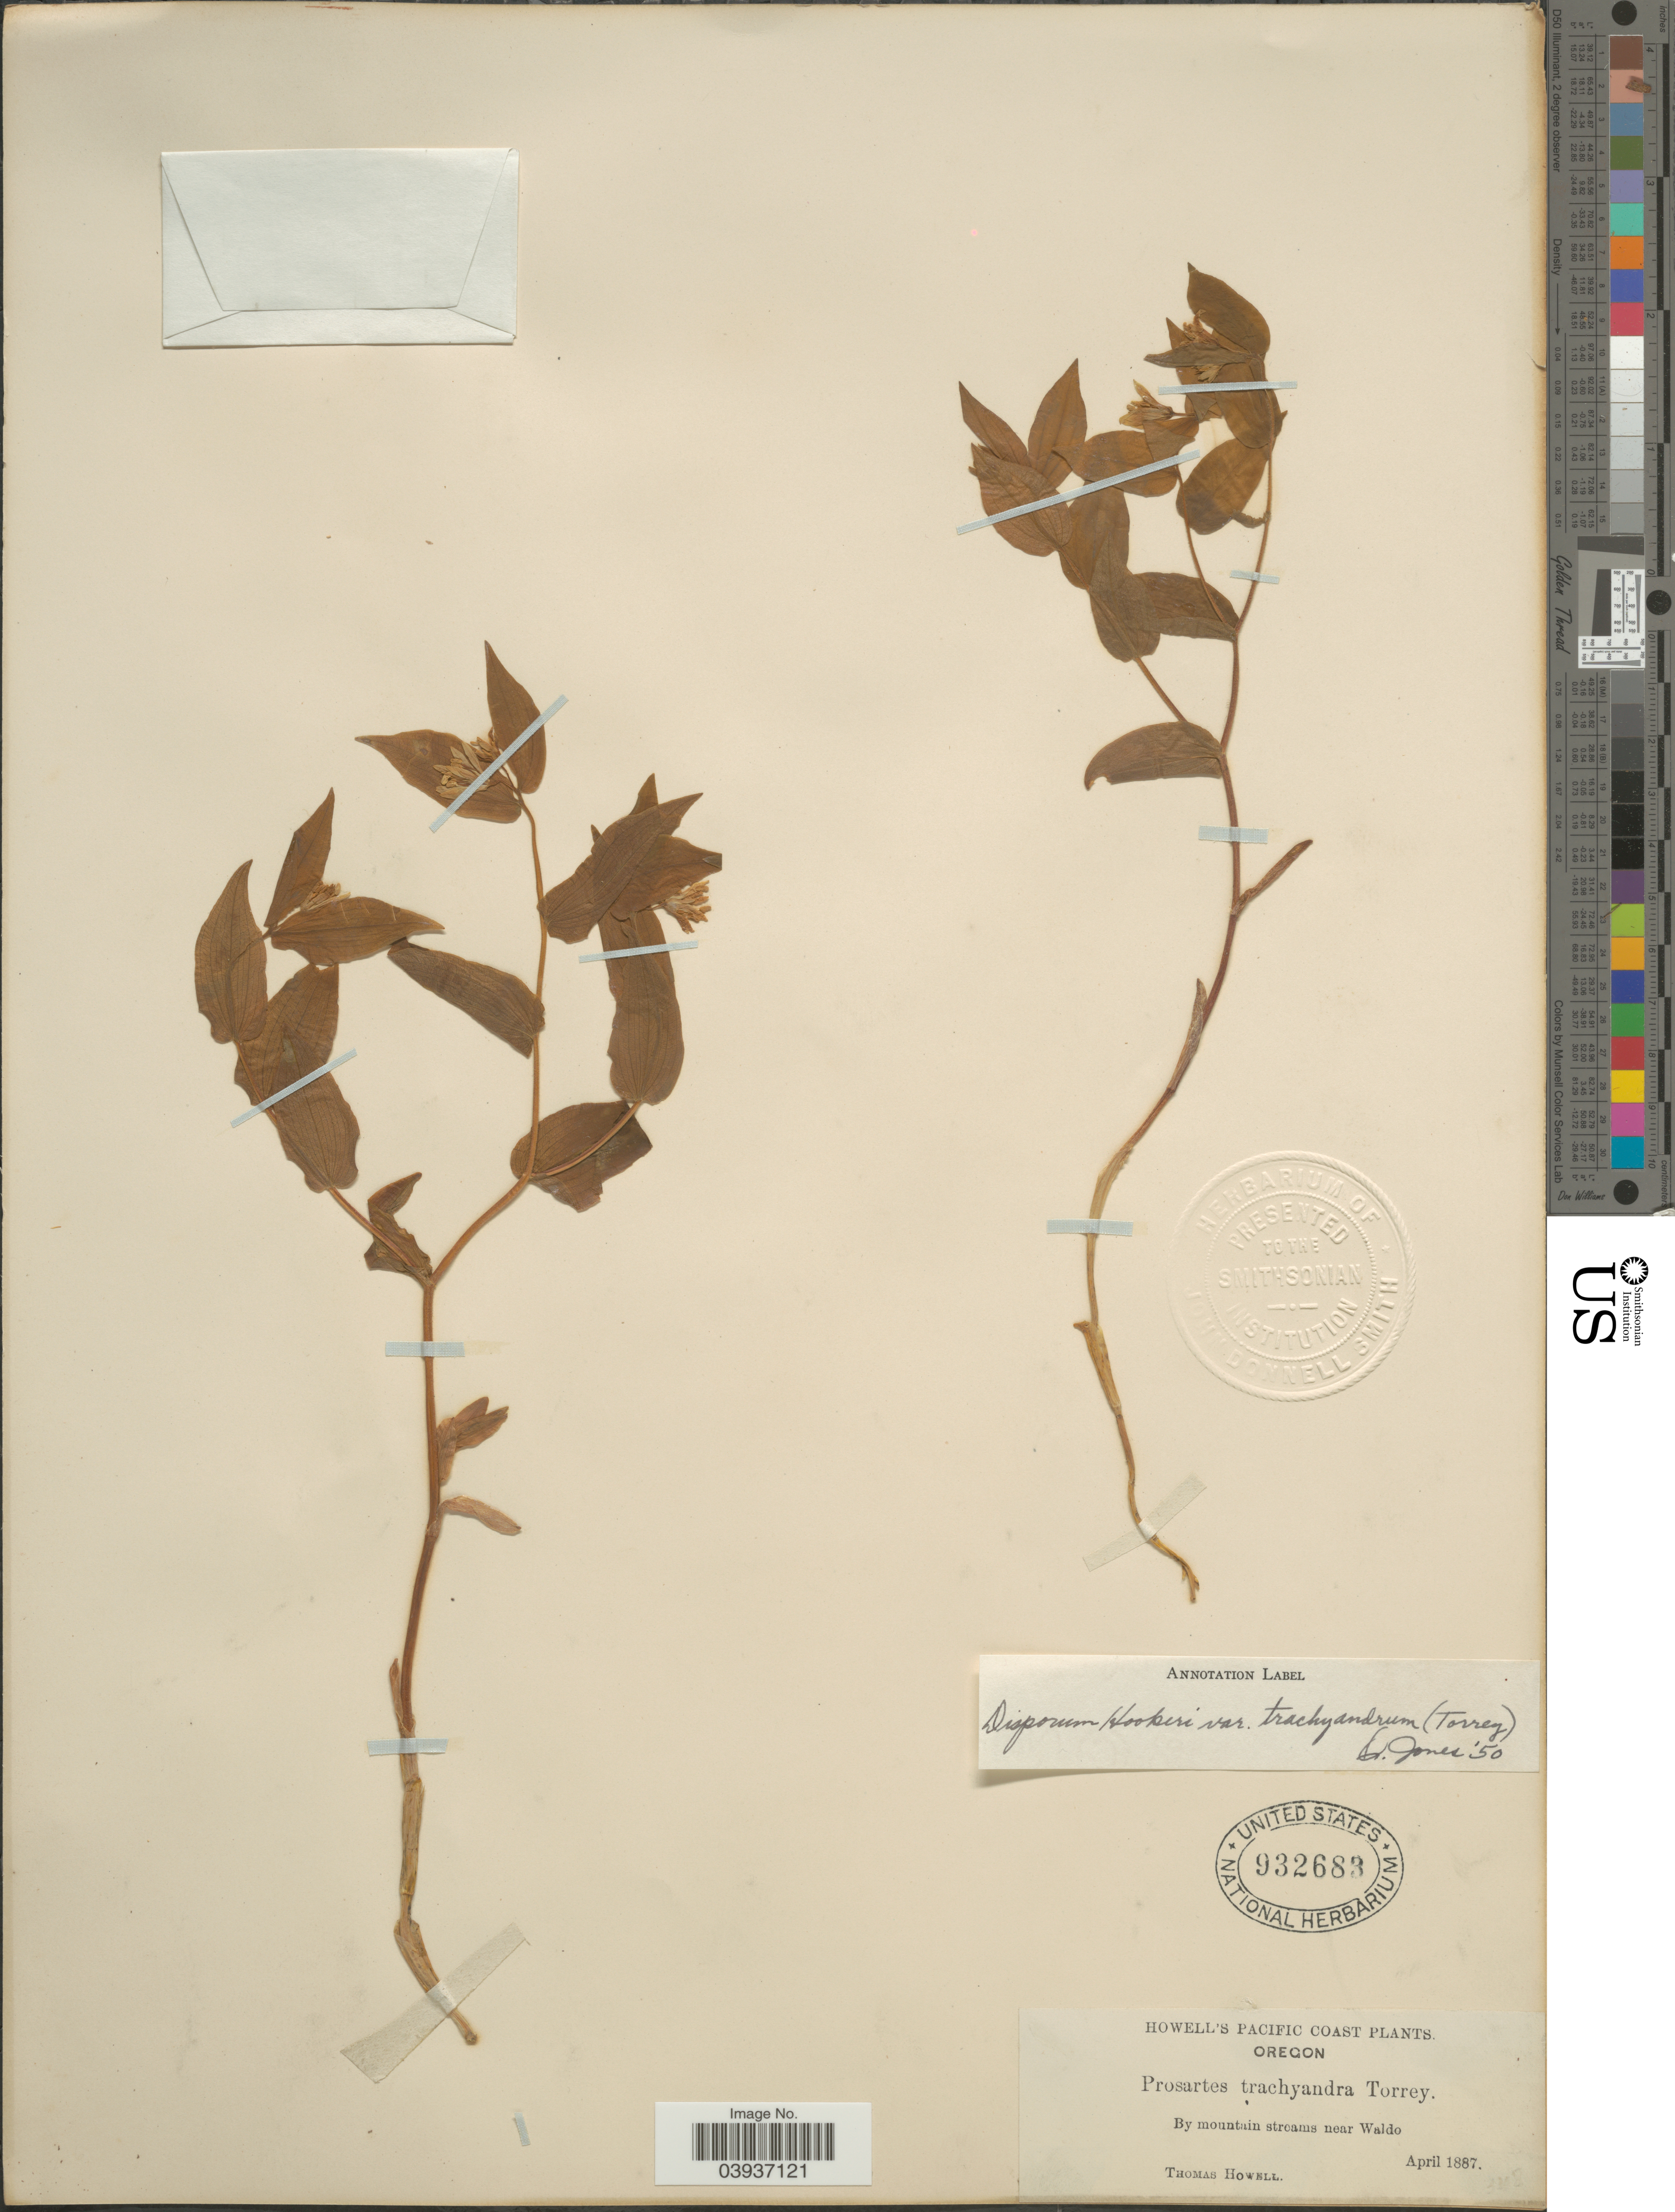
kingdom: Plantae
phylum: Tracheophyta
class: Liliopsida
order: Liliales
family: Colchicaceae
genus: Disporum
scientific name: Disporum hookeri var. trachyandrum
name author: (Torr.) Q. Jones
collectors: T. Howell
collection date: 1887-04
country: United States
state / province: Oregon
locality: Pacific Coast. By mountain streams near Waldo.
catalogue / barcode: US 932683